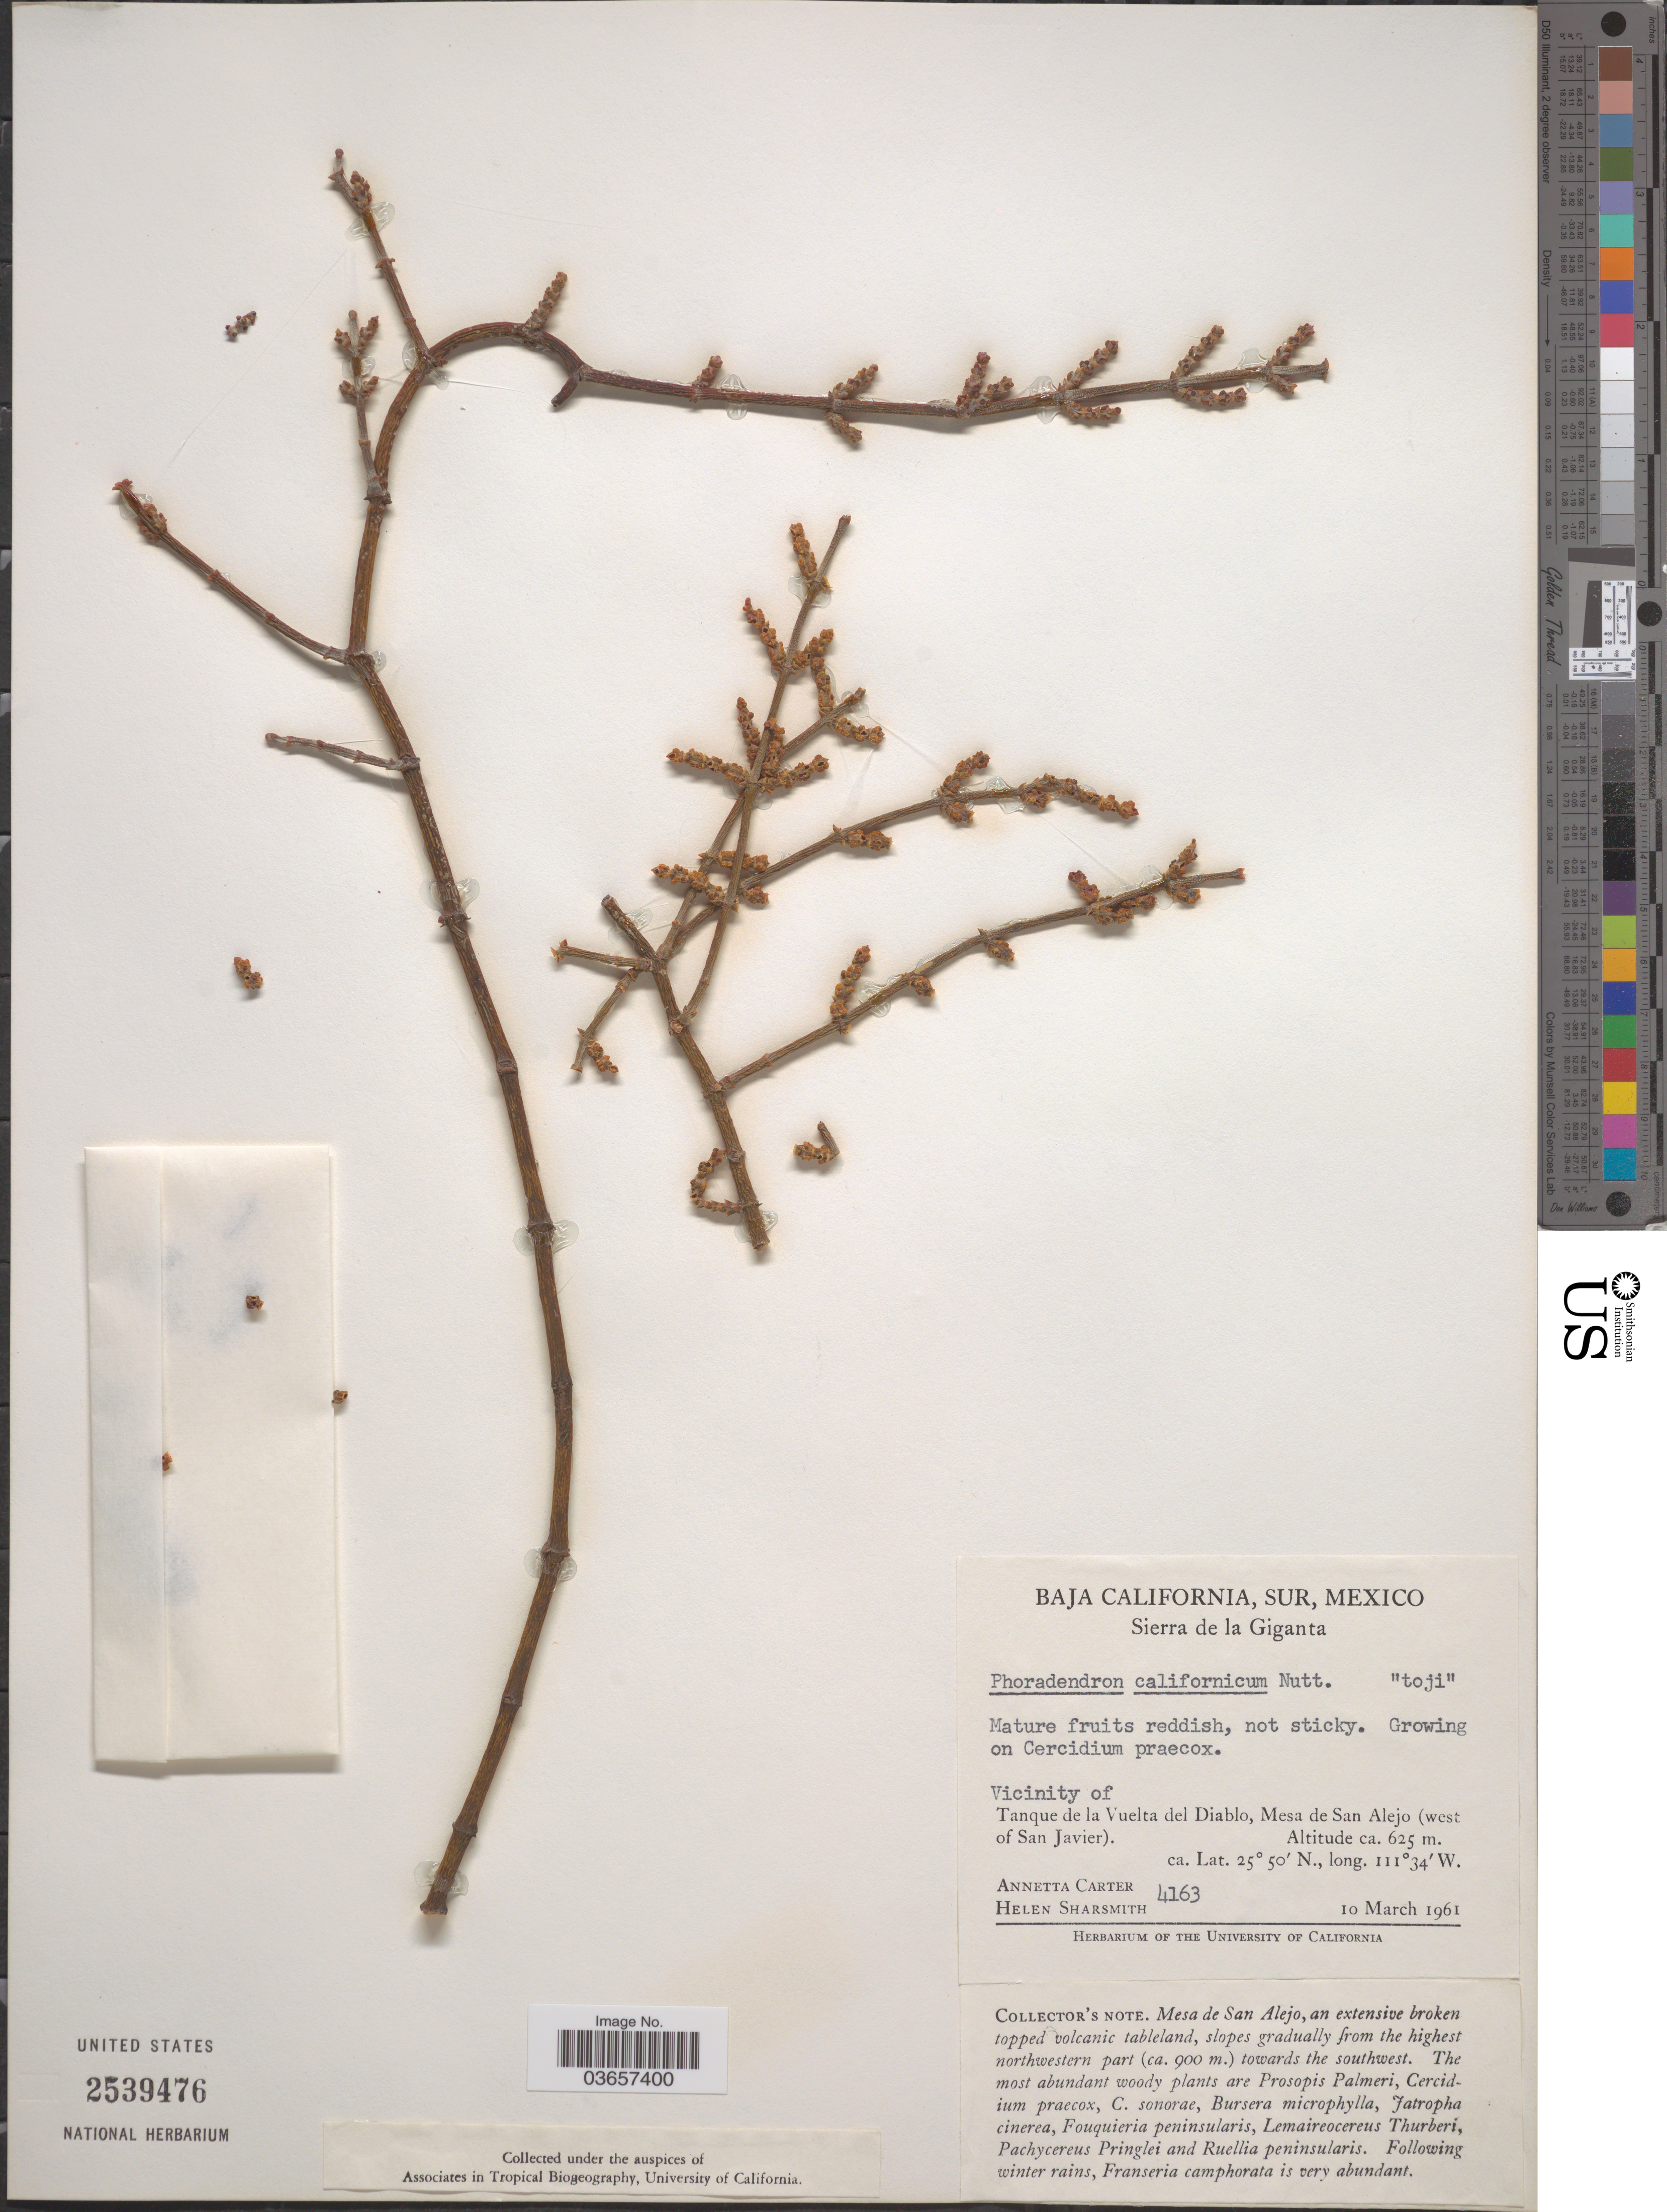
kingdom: Plantae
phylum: Tracheophyta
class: Magnoliopsida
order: Santalales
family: Viscaceae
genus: Phoradendron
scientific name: Phoradendron californicum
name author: Nutt.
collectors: A. Carter & H. Sharsmith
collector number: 4163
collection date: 1961-03-10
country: Mexico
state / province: Baja California Sur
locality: Sierra de la Giganta. Vicinity of Tanque de la Vuelta del Diablo, Mesa de San Alejo (west of San Javier).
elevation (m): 625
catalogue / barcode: US 2539476